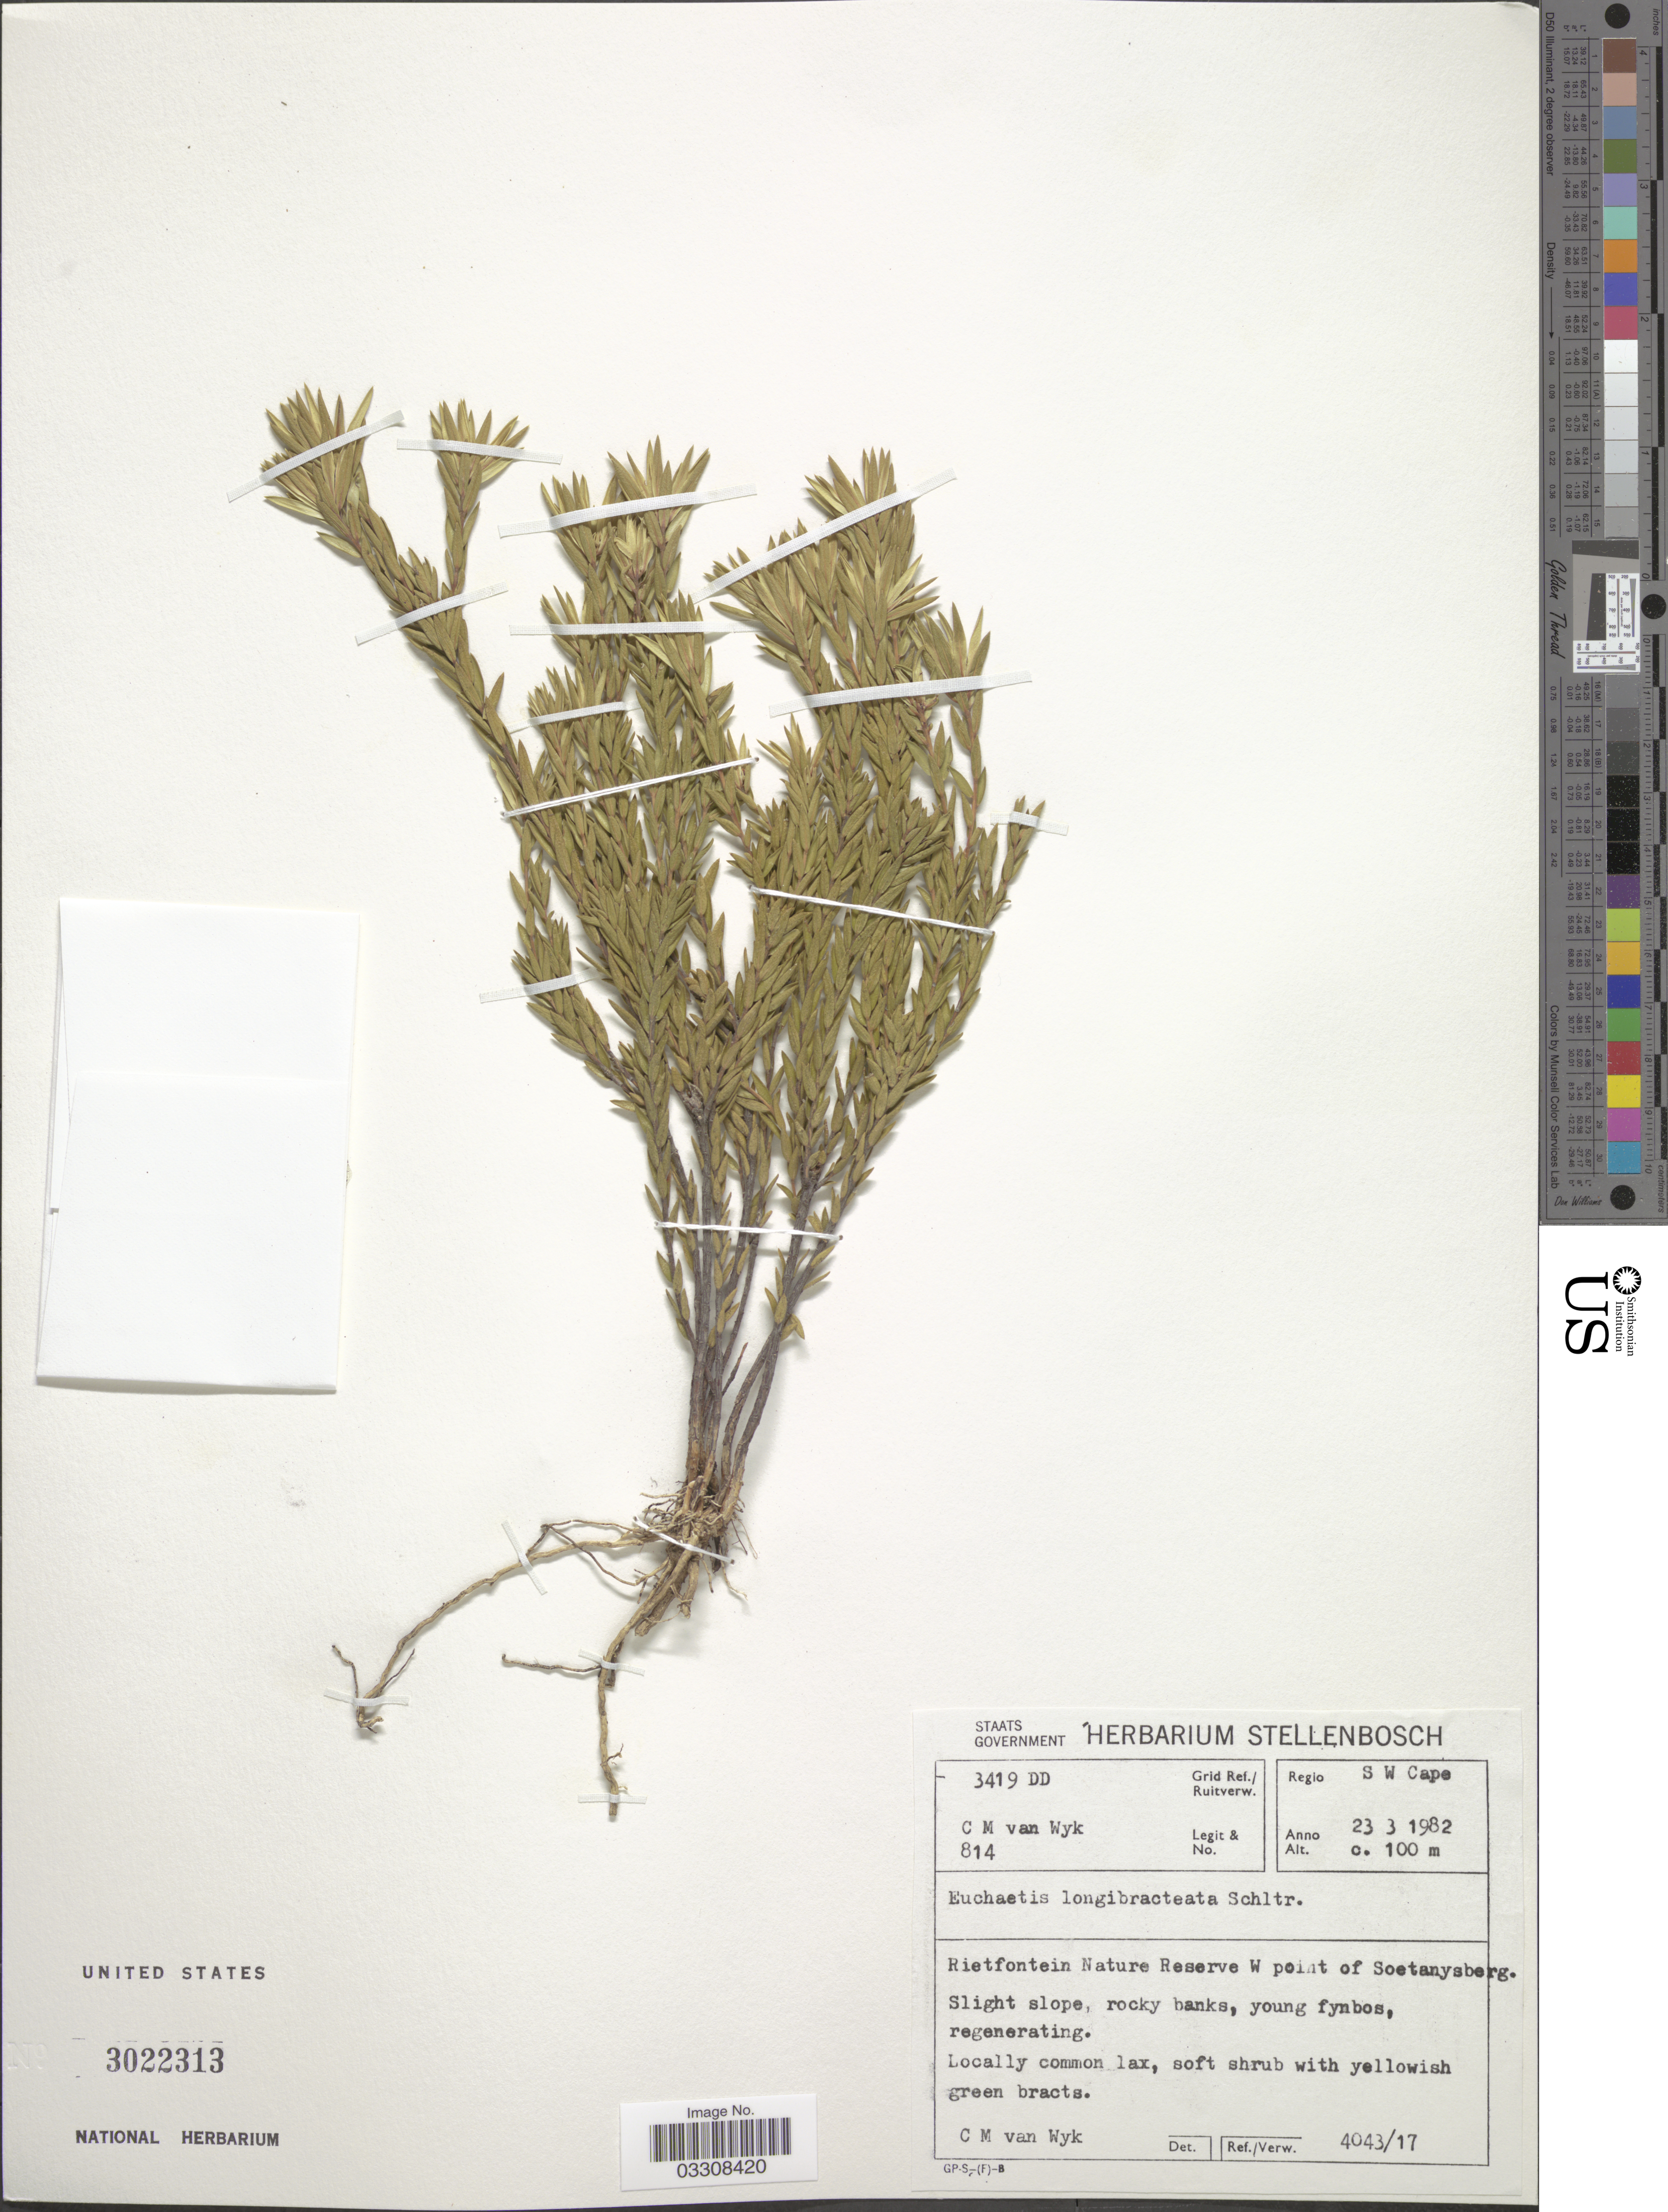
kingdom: Plantae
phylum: Tracheophyta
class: Magnoliopsida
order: Sapindales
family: Rutaceae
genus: Euchaetis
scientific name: Euchaetis longibracteata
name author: Schltr.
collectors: C. Van Wyk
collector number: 814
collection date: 1982-03-23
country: South Africa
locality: Regio S W Cape. Grid Ref./ Ruitverw. 3419 DD. Rietfountein Nature Reserve W point of Soetanysberg.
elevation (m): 100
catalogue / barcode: US 3022313